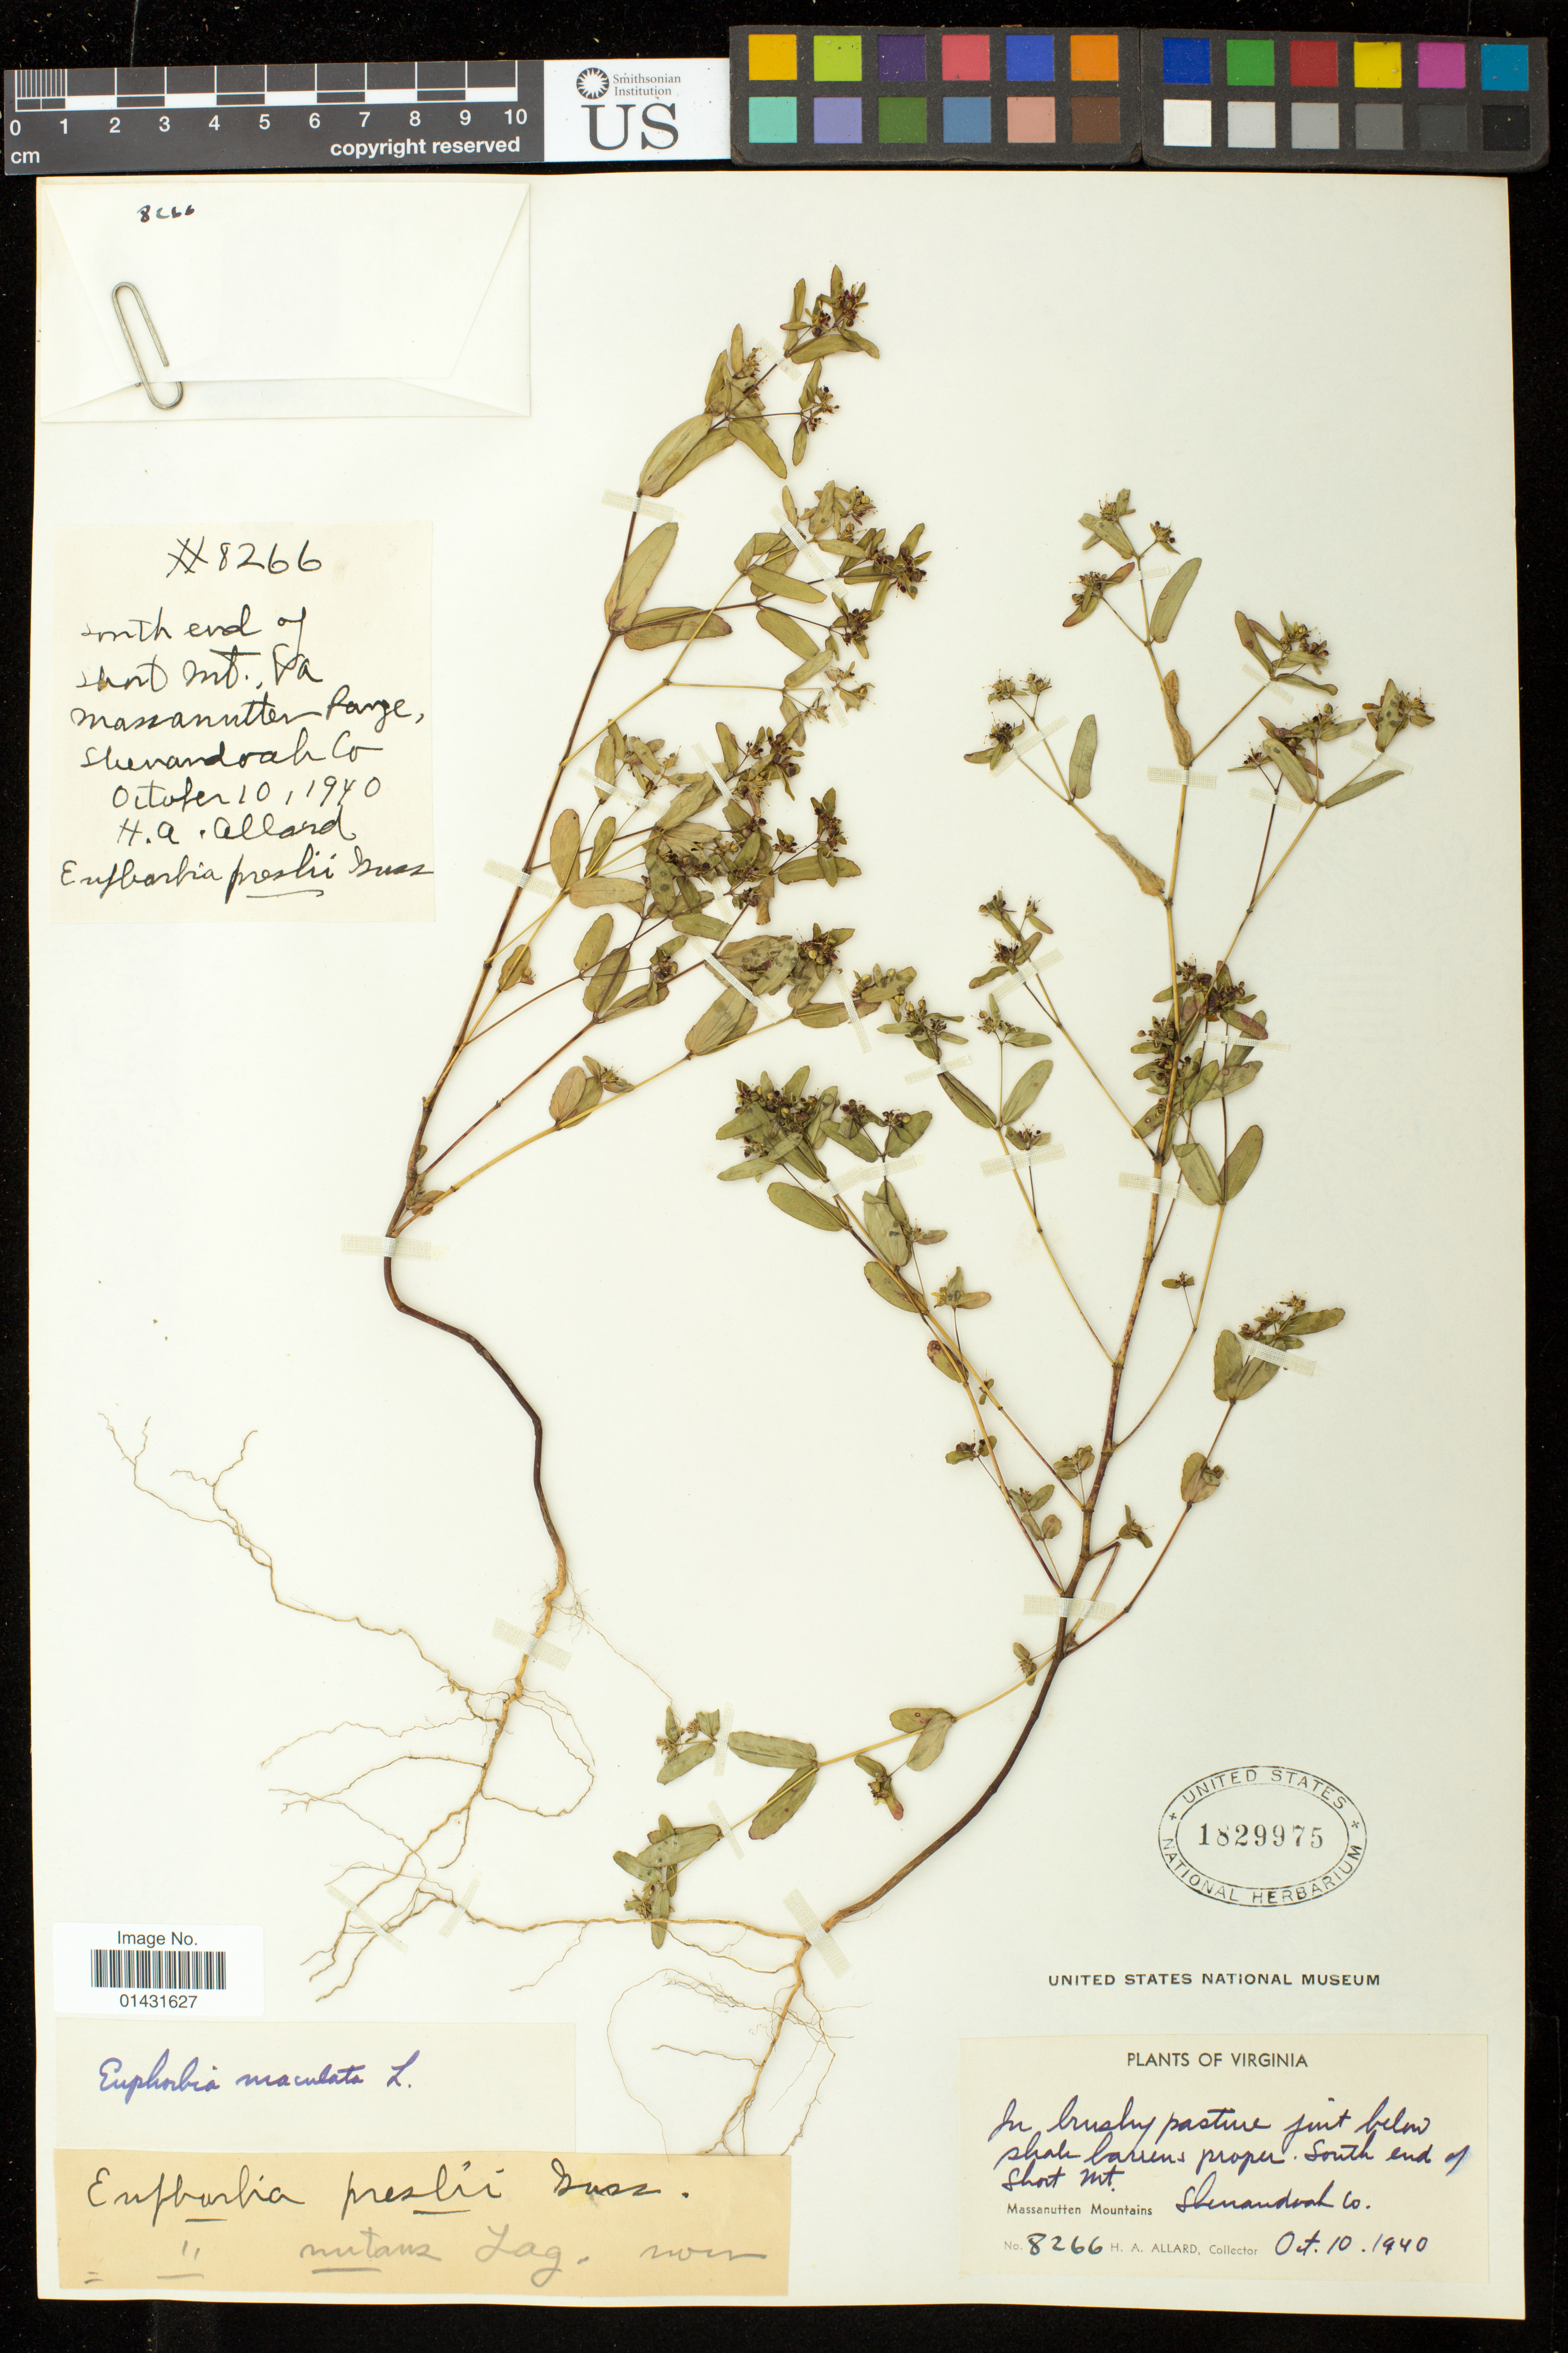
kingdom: Plantae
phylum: Tracheophyta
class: Magnoliopsida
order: Malpighiales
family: Euphorbiaceae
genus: Euphorbia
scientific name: Euphorbia hypericifolia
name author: L.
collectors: H. A. Allard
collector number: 8266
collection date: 1940-10-10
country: United States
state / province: Virginia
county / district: Shenandoah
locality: Massanutten Mountains; South end of Short Mt.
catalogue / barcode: US 1829975